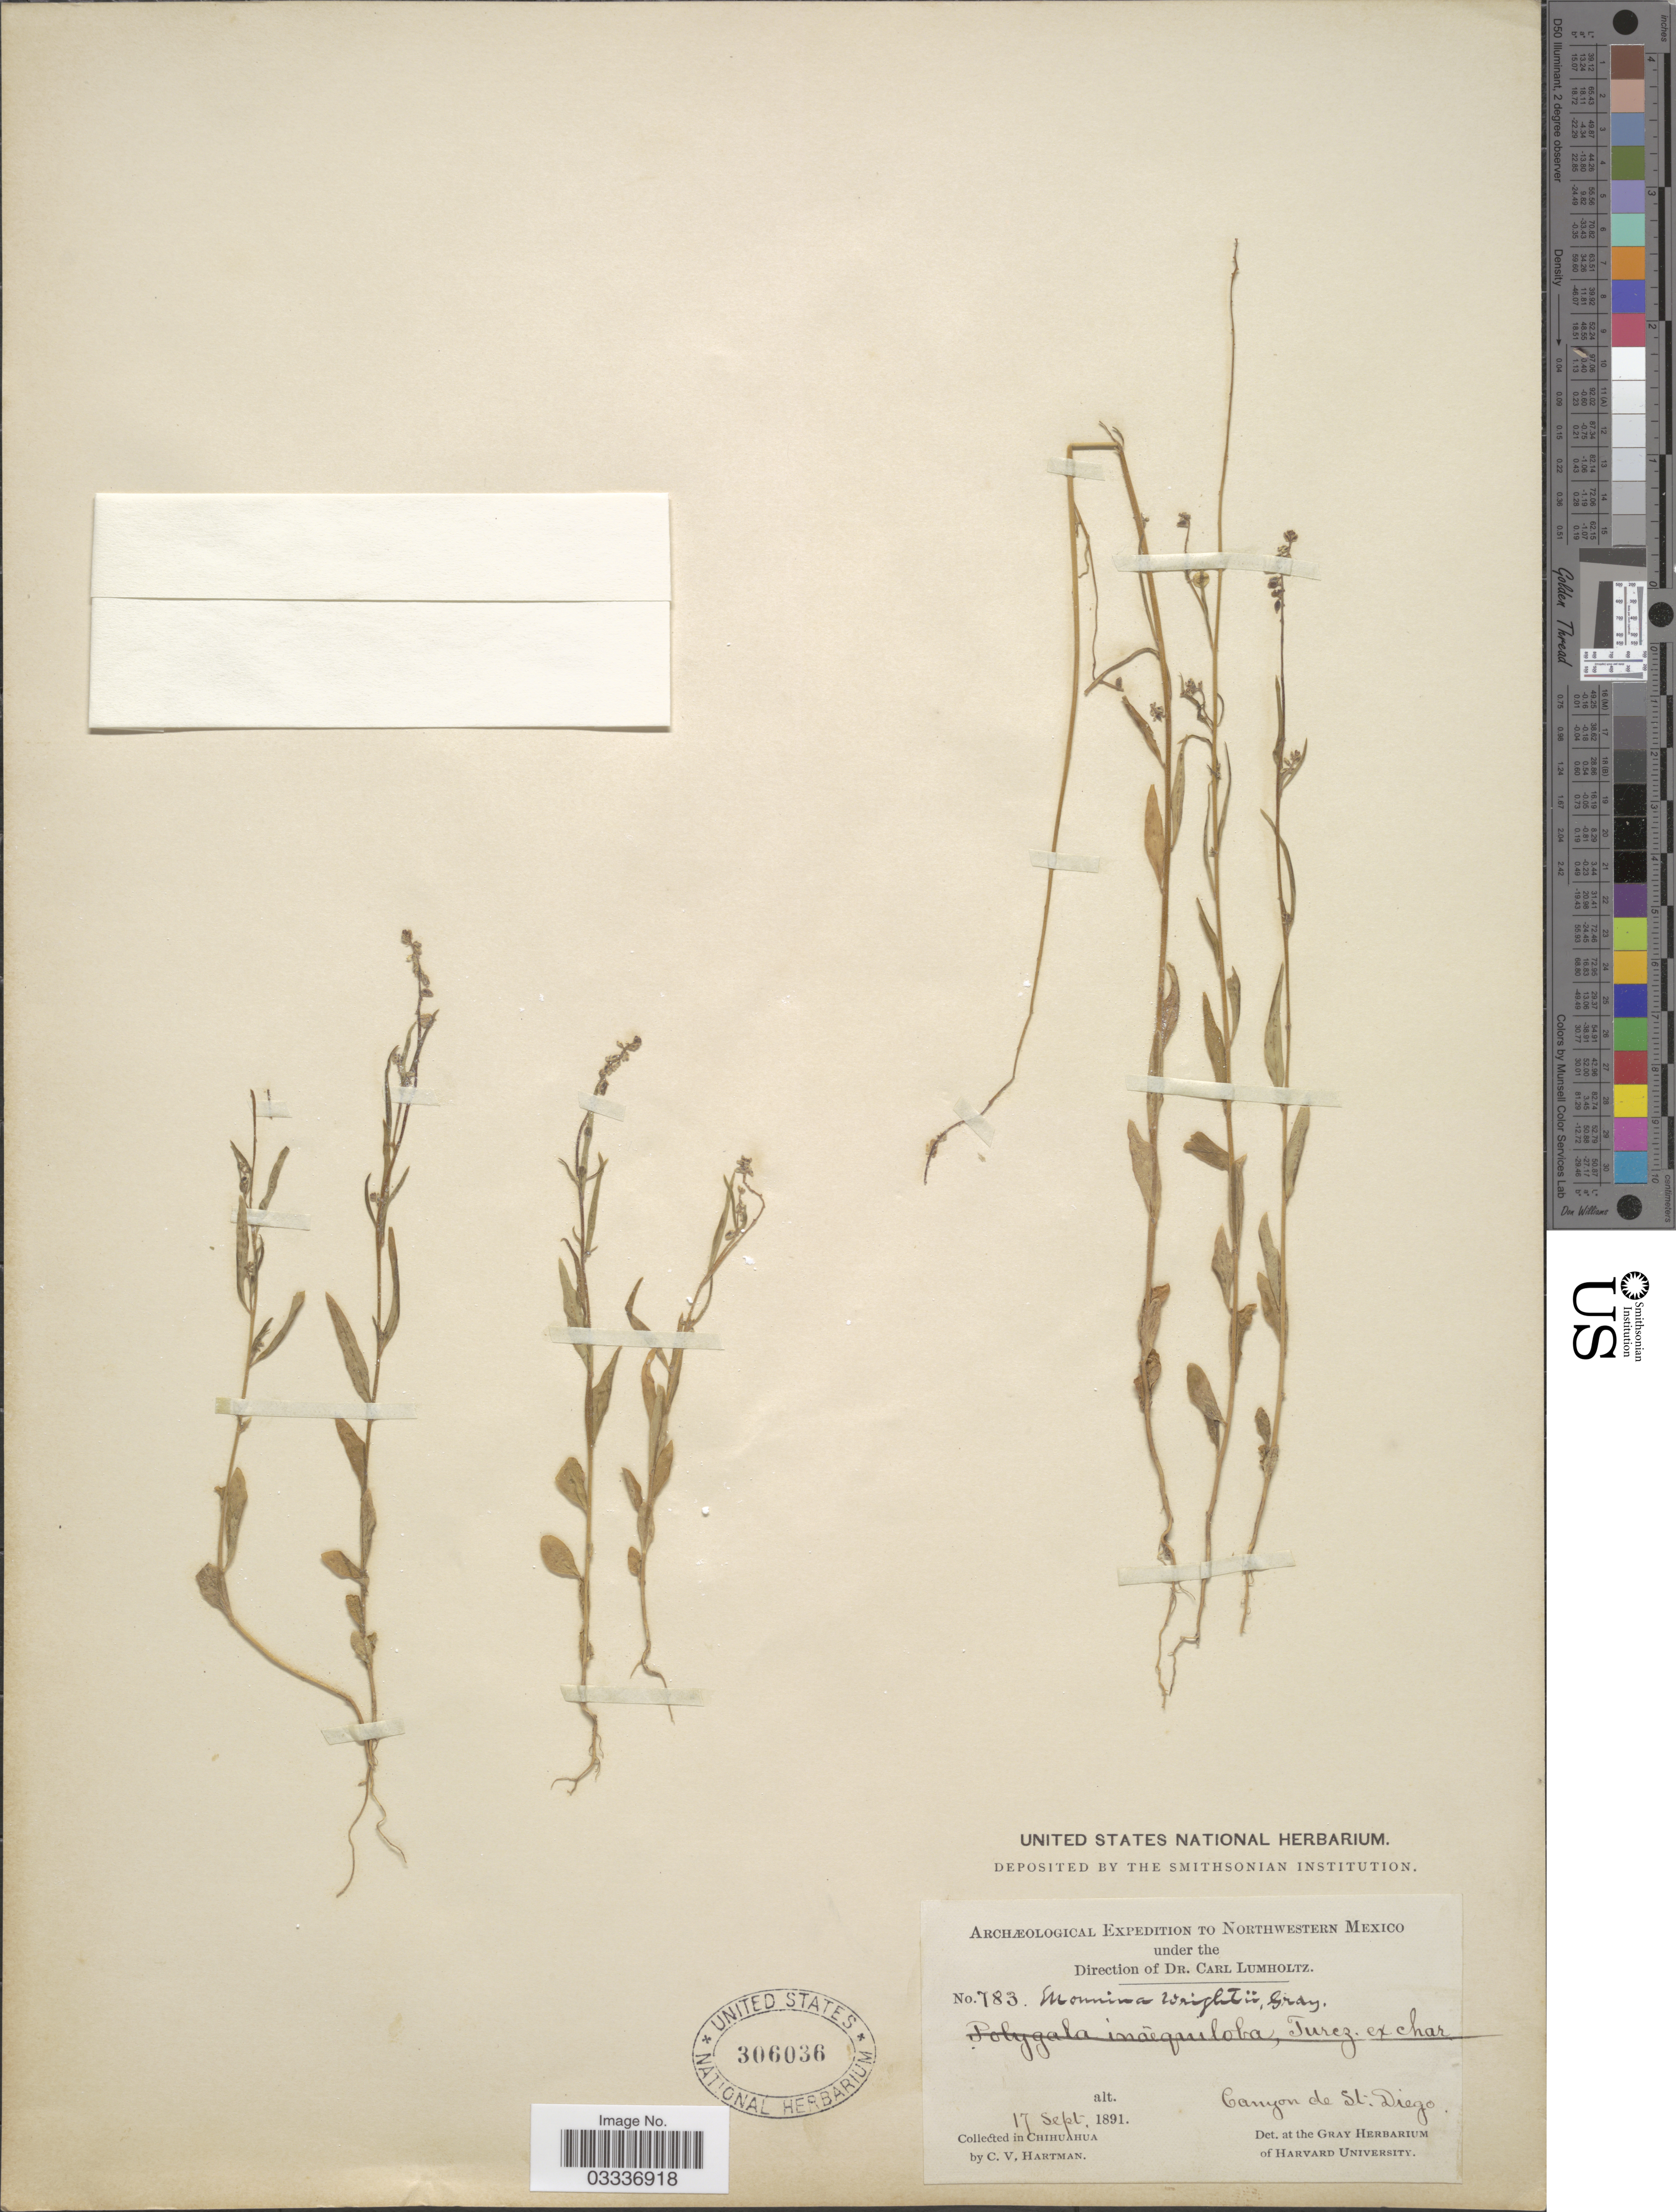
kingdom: Plantae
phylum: Tracheophyta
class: Magnoliopsida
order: Fabales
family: Polygalaceae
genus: Monnina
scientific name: Monnina wrightii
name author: A. Gray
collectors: C. V. Hartman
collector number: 783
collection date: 1891-09-17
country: Mexico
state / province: Chihuahua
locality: Northwestern Mexico. Canyon de St. Diego.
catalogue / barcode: US 306036